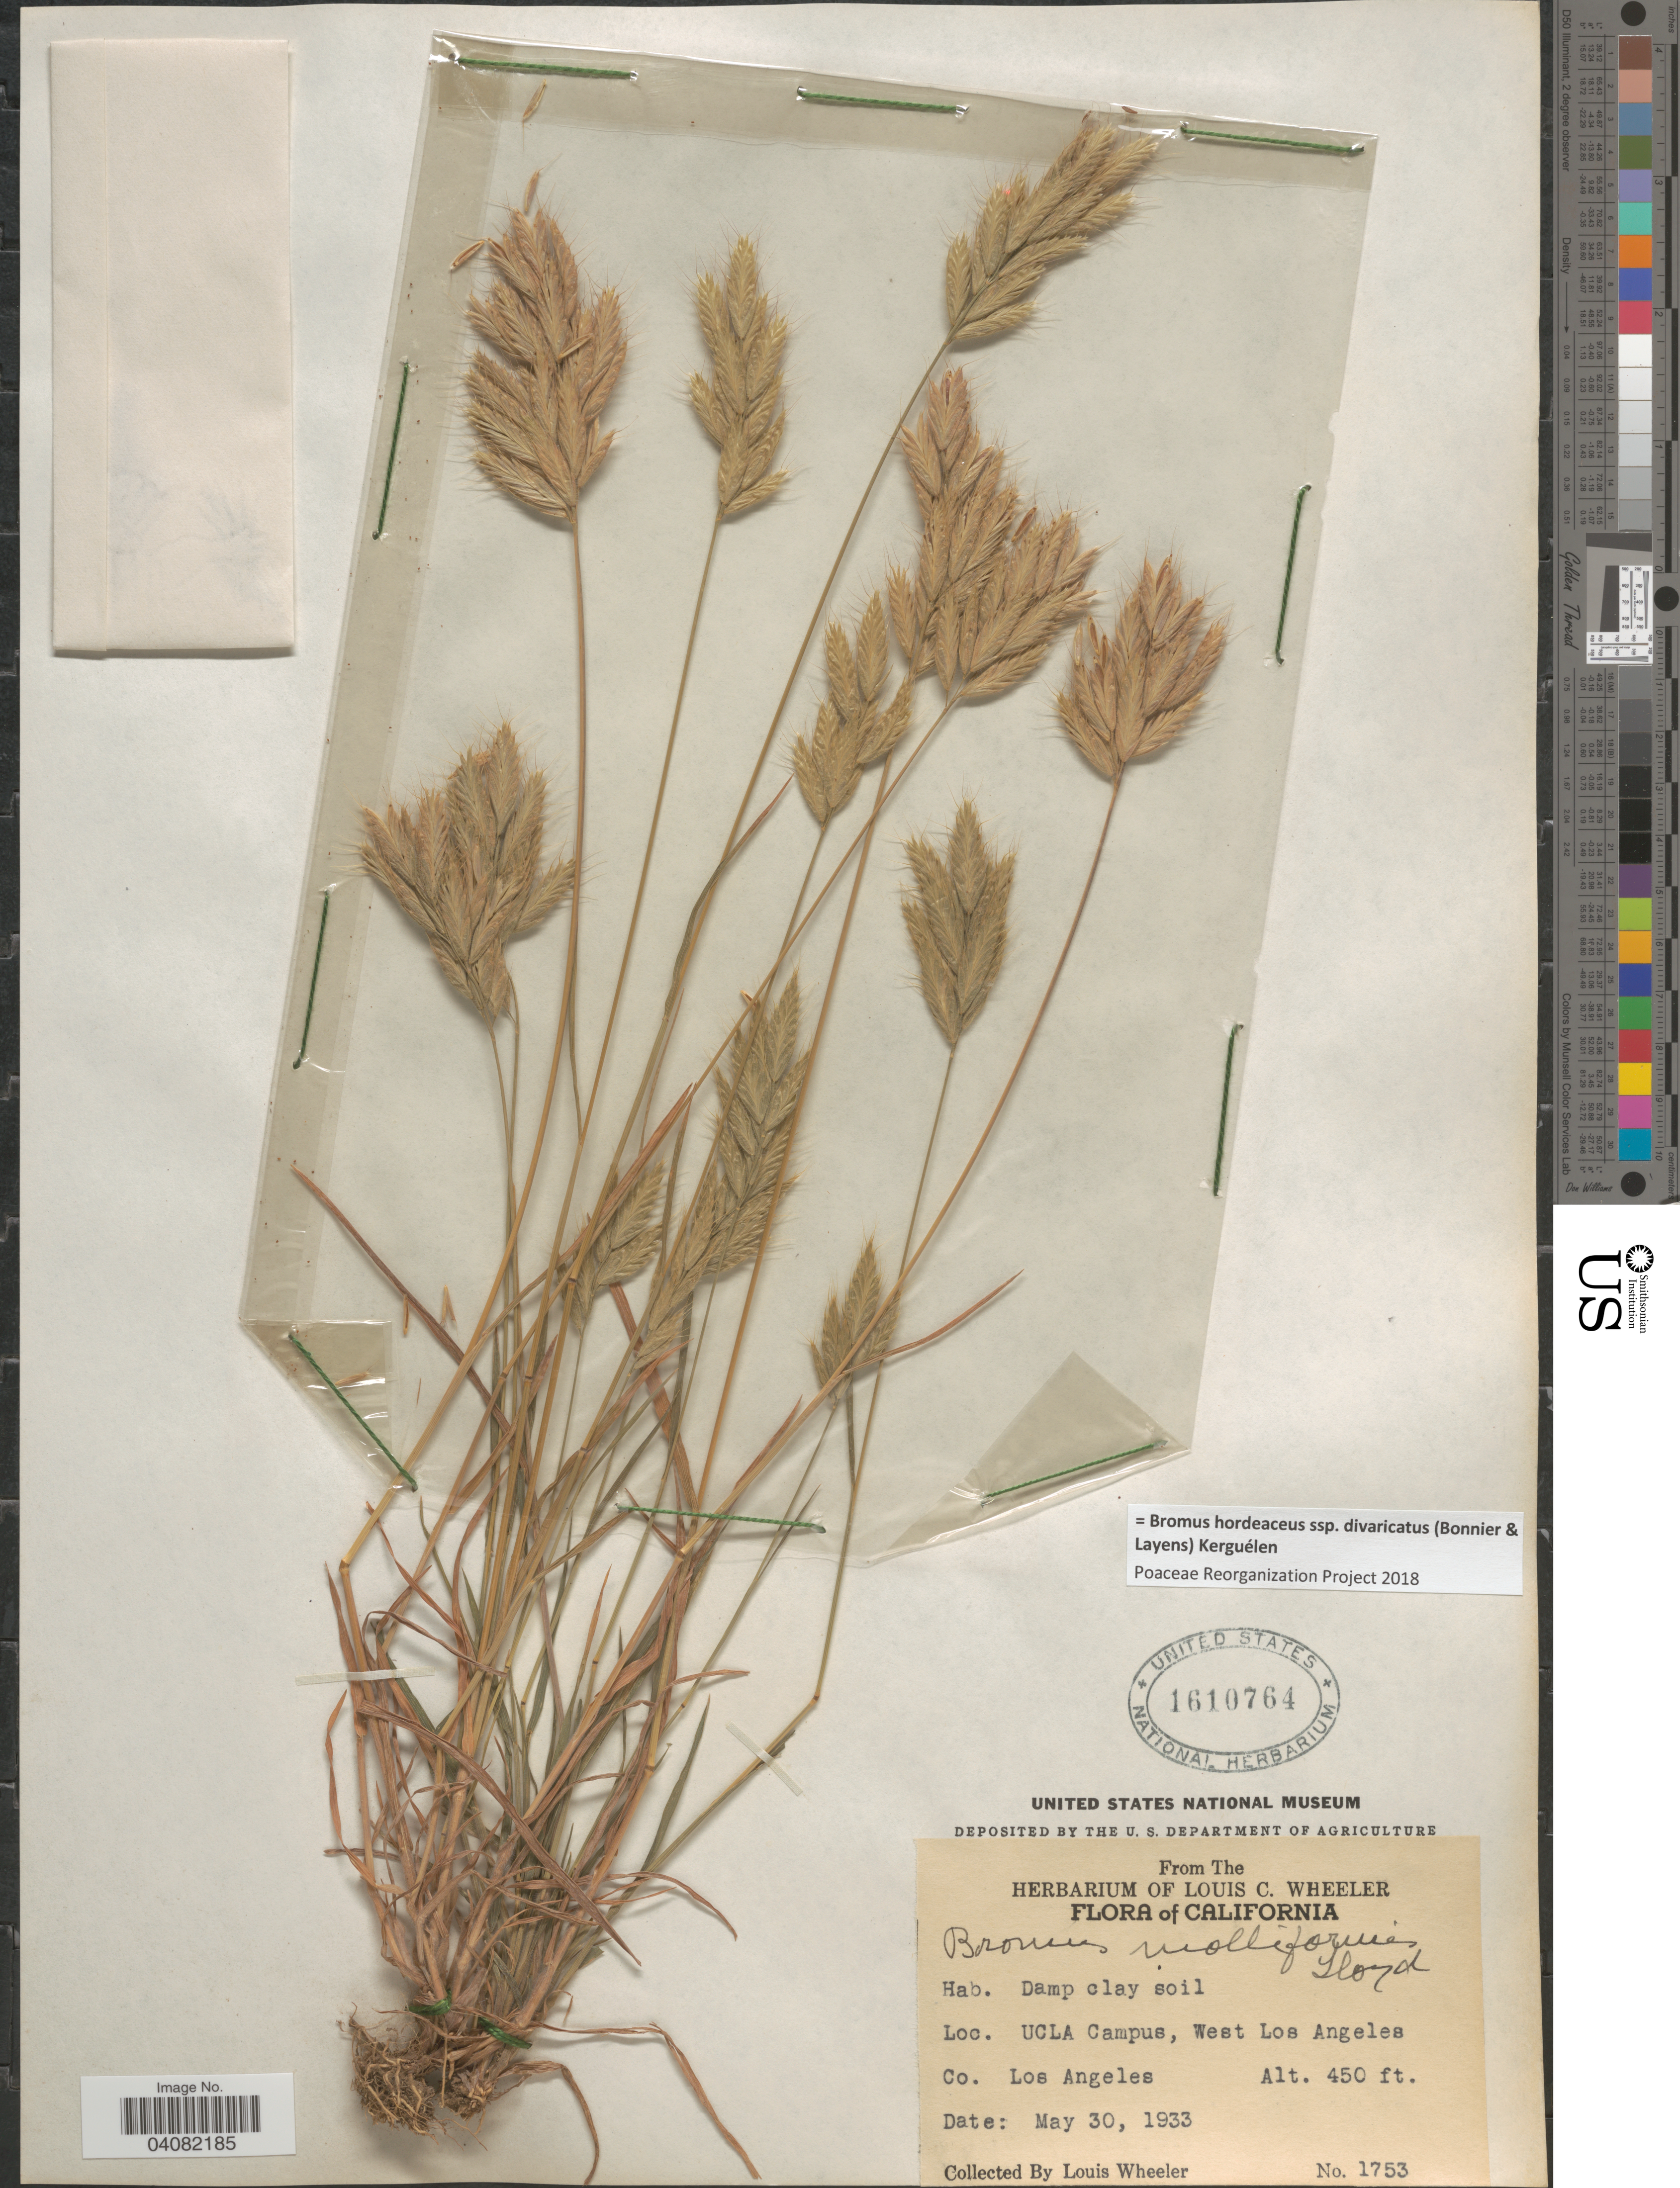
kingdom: Plantae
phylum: Tracheophyta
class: Liliopsida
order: Poales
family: Poaceae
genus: Bromus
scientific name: Bromus hordeaceus subsp. divaricatus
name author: (Bonnier & Layens) Kerguélen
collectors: L. C. Wheeler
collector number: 1753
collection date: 1933-05-30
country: United States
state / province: California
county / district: Los Angeles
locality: UCLA Campus, West Los Angeles. Co. Los Angeles.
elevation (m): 137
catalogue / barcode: US 1610764